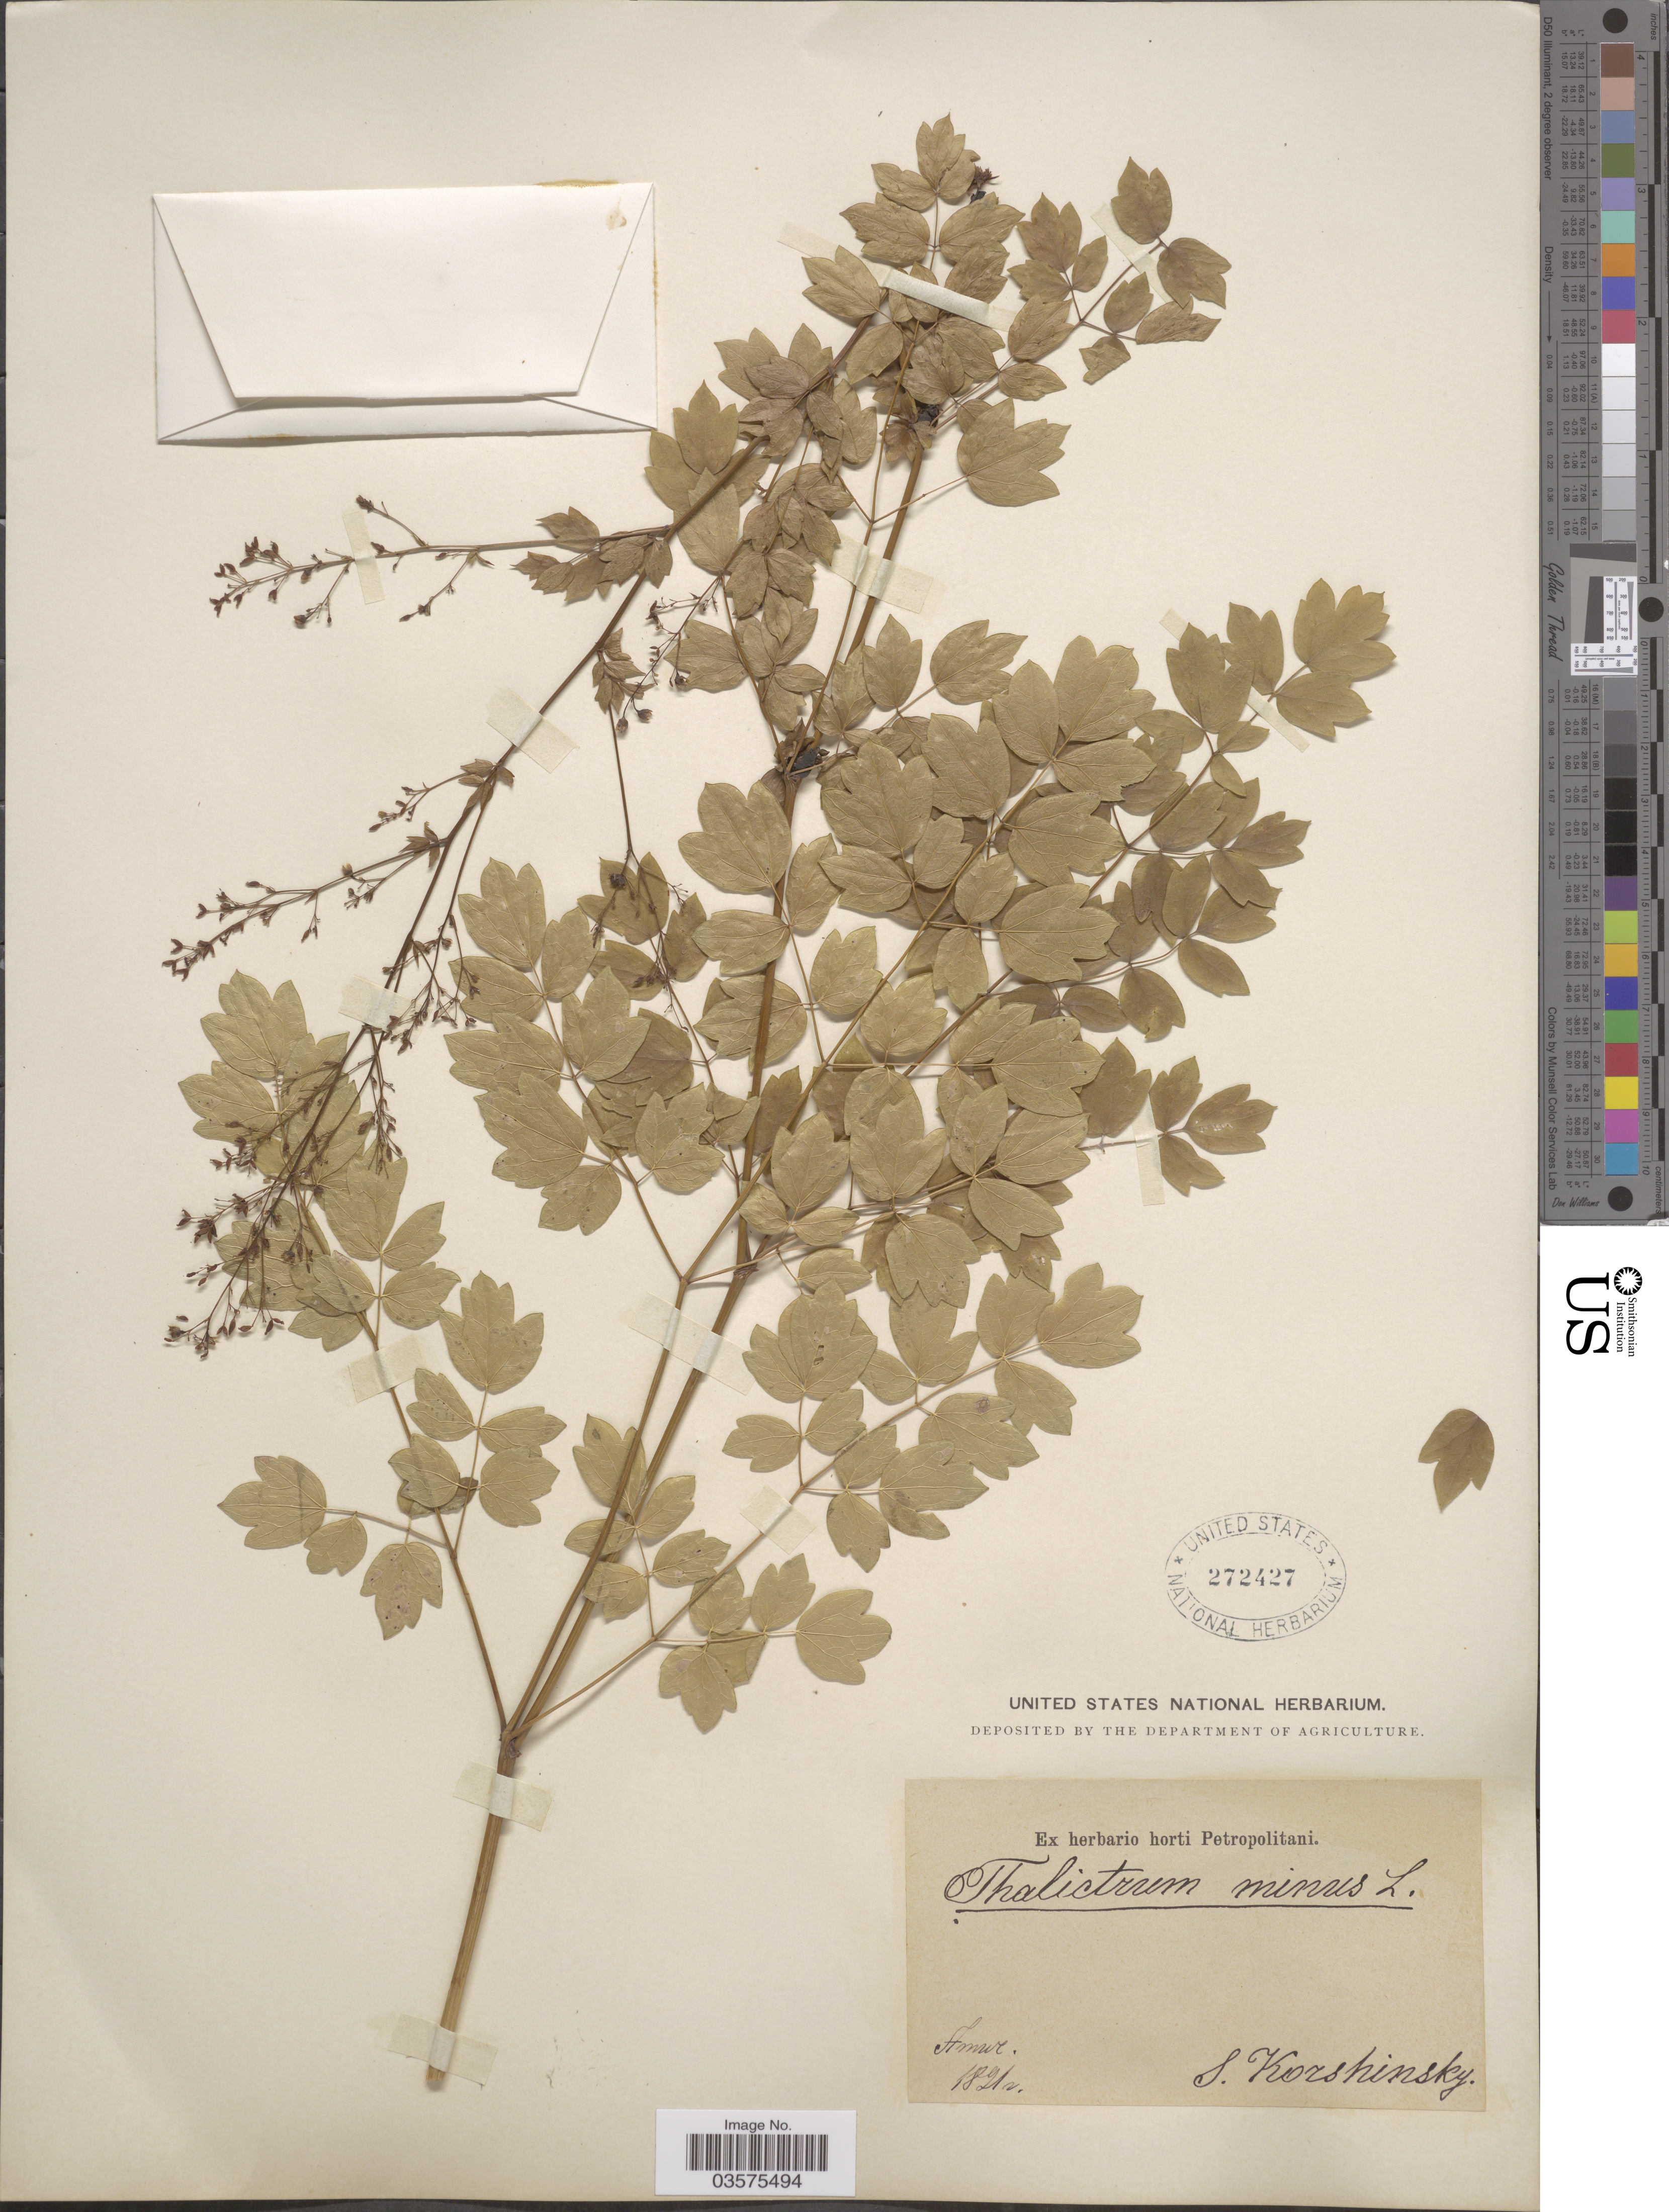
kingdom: Plantae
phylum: Tracheophyta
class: Magnoliopsida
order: Ranunculales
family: Ranunculaceae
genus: Thalictrum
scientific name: Thalictrum minus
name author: L.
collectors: S. I. Korshinsky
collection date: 1891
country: Russian Federation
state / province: Amur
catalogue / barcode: US 272427